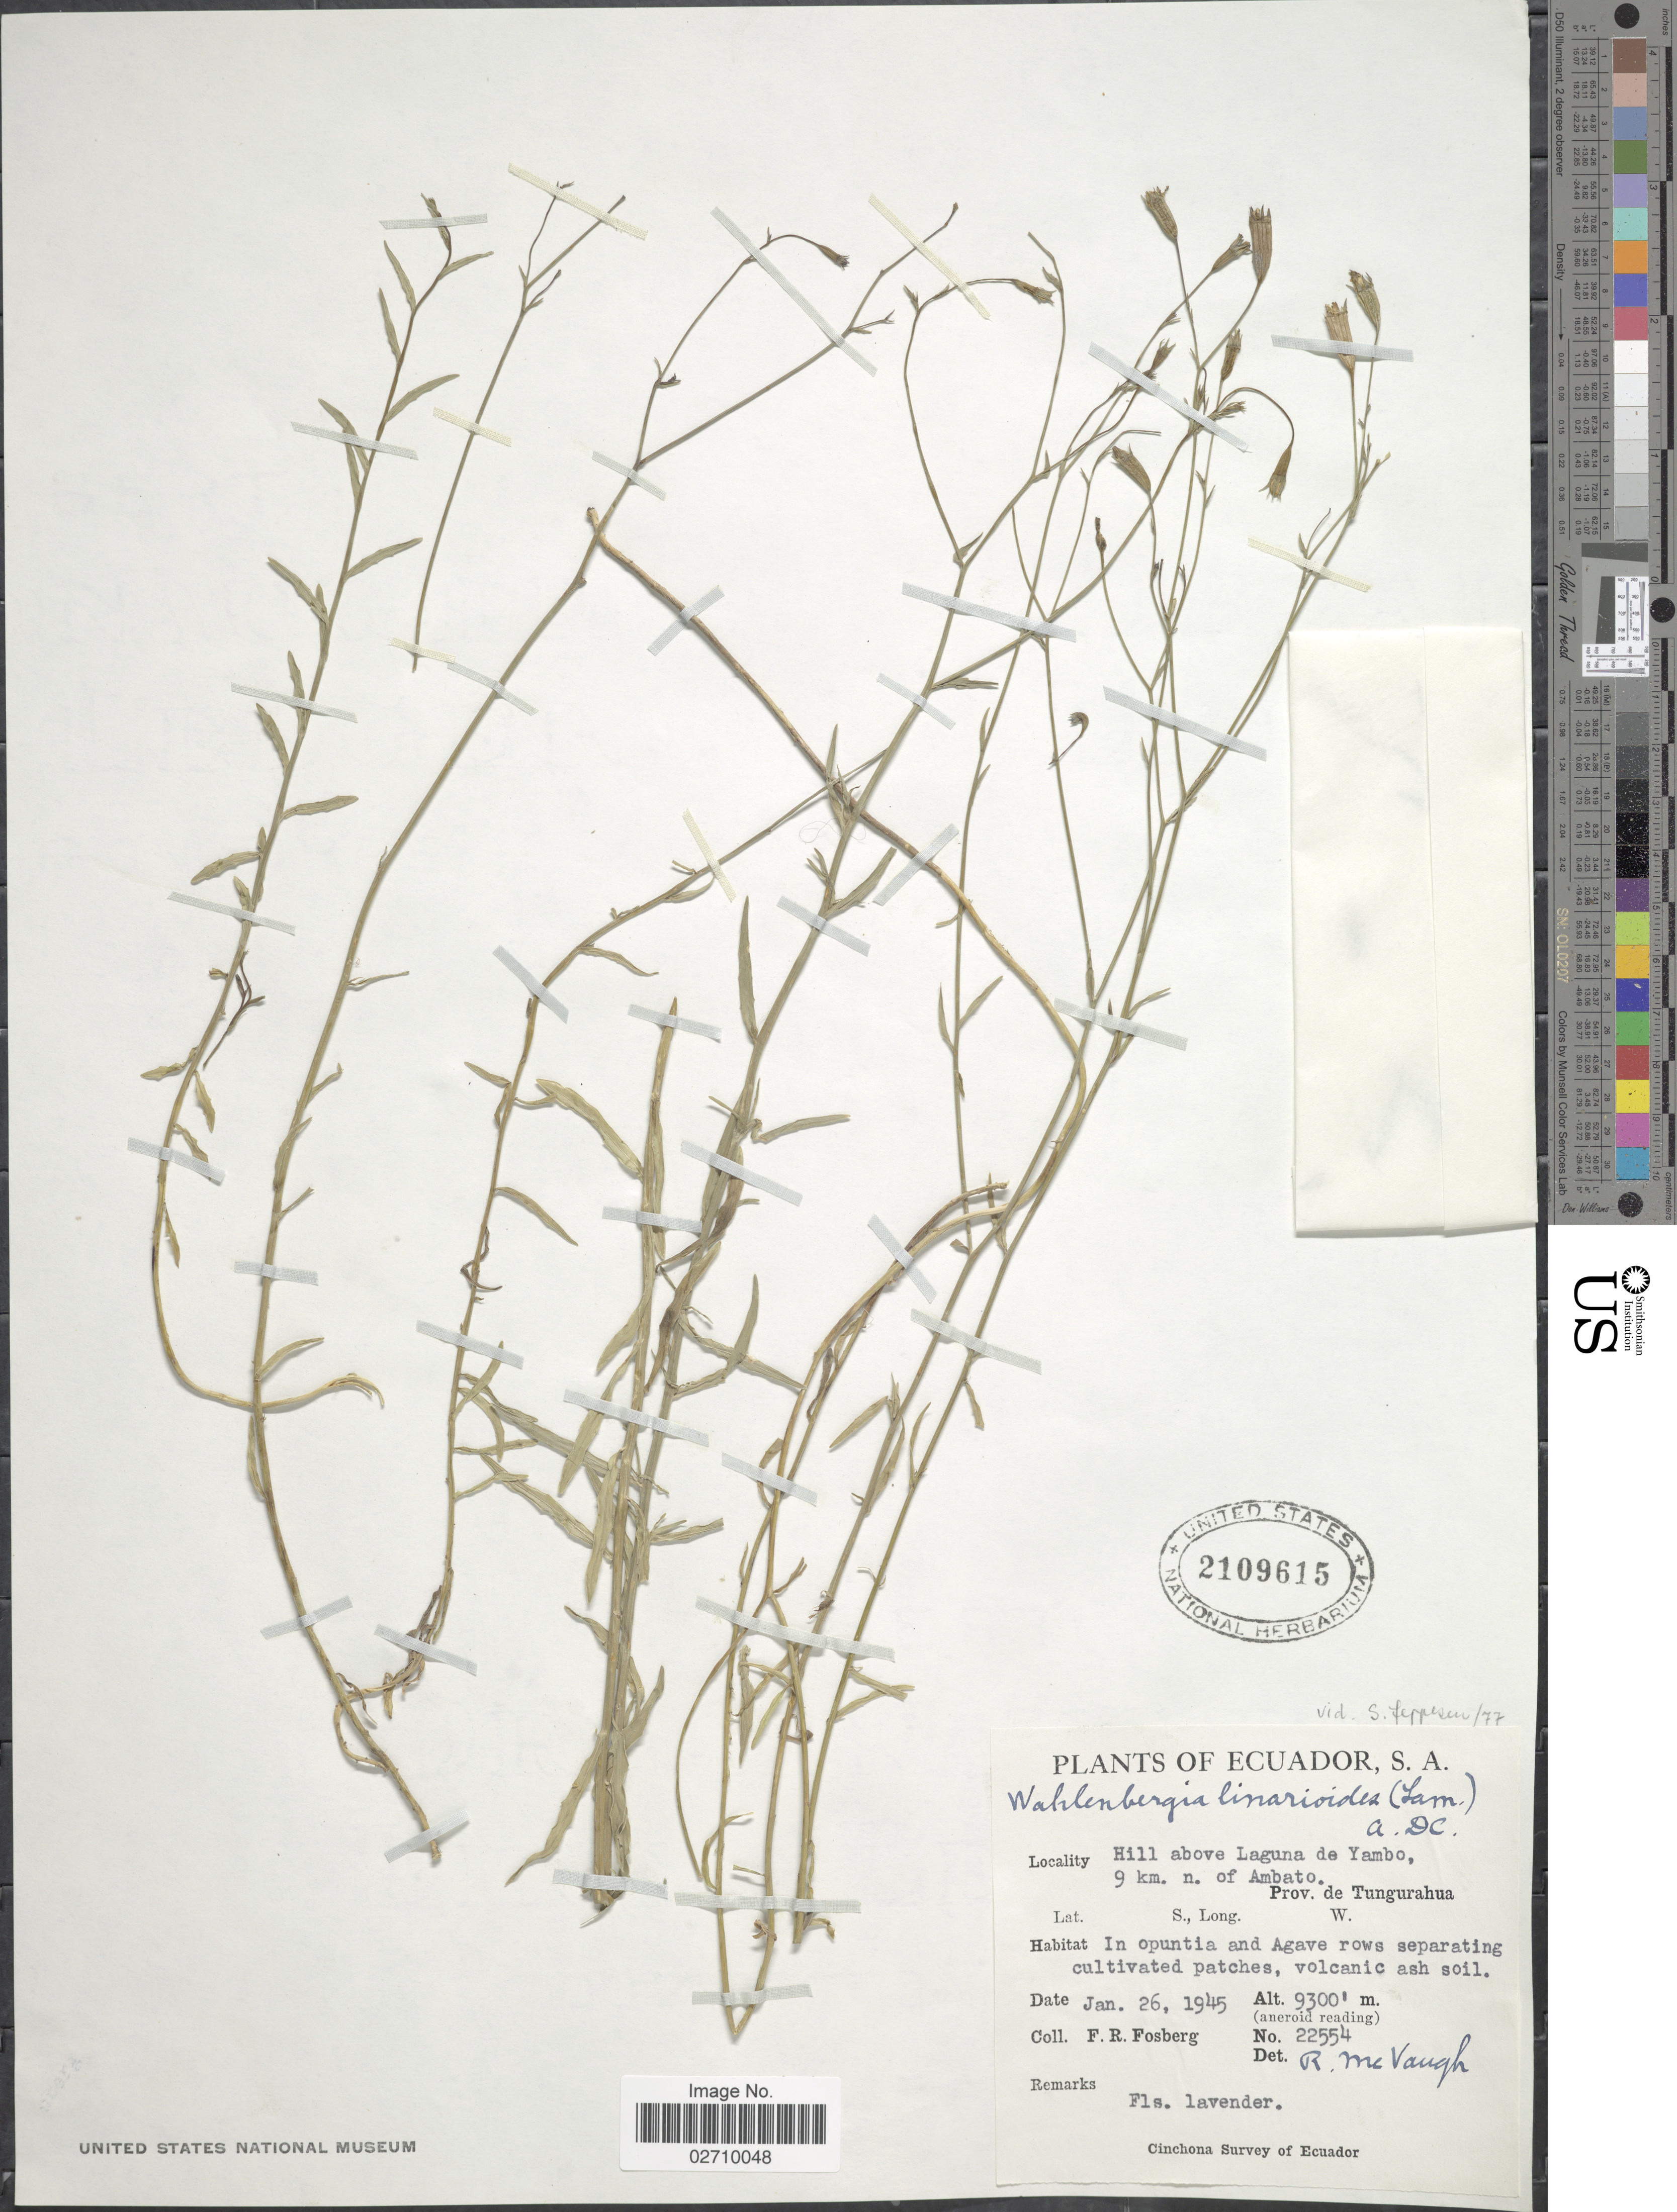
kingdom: Plantae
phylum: Tracheophyta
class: Magnoliopsida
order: Asterales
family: Campanulaceae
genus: Wahlenbergia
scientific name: Wahlenbergia linarioides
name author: (Lam.) A. DC.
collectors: F. R. Fosberg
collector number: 22554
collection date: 1945-01-26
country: Ecuador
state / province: Tungurahua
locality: S.A. Hill above Laguna de Yambo, 9 km. n. of Ambato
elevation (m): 2835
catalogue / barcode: US 2109615